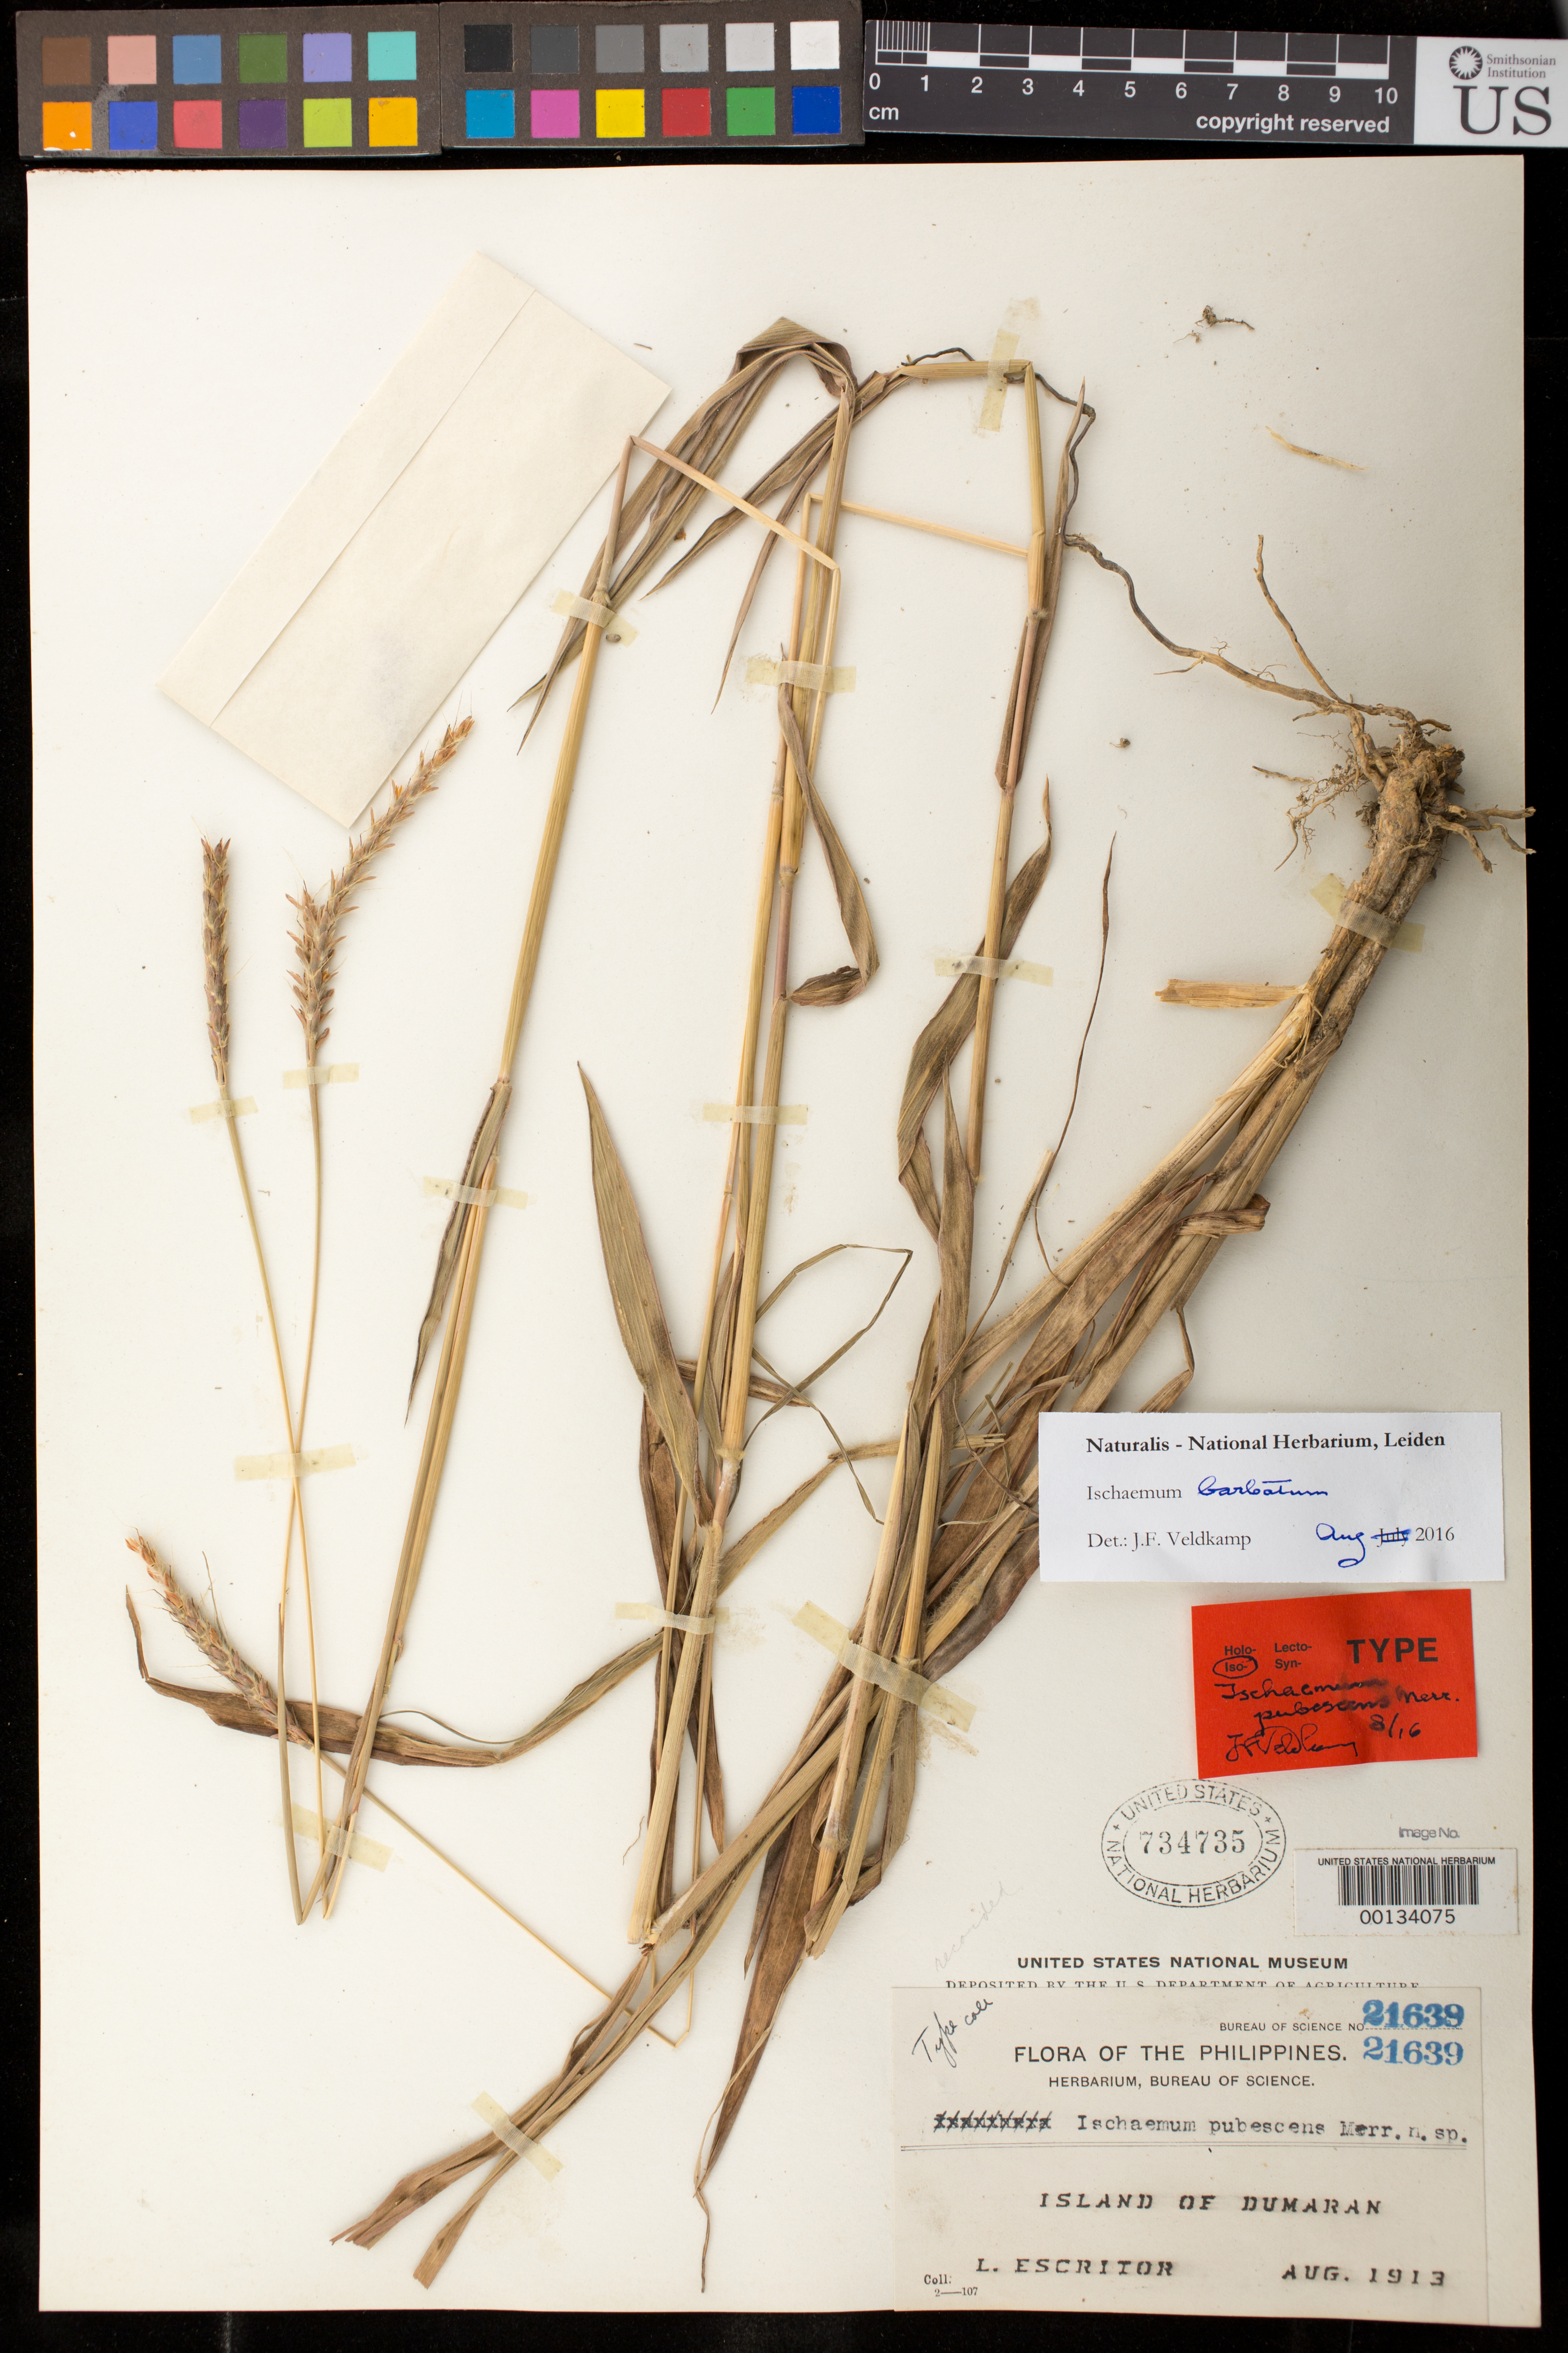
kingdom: Plantae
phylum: Tracheophyta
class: Liliopsida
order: Poales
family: Poaceae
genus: Ischaemum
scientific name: Ischaemum pubescens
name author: Merr.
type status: Isotype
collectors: L. Escritor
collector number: Bur. Sci. 21639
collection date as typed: Aug 1913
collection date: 1913-08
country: Philippines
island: Dumaran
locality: Island of Dumaran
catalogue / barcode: US 734735